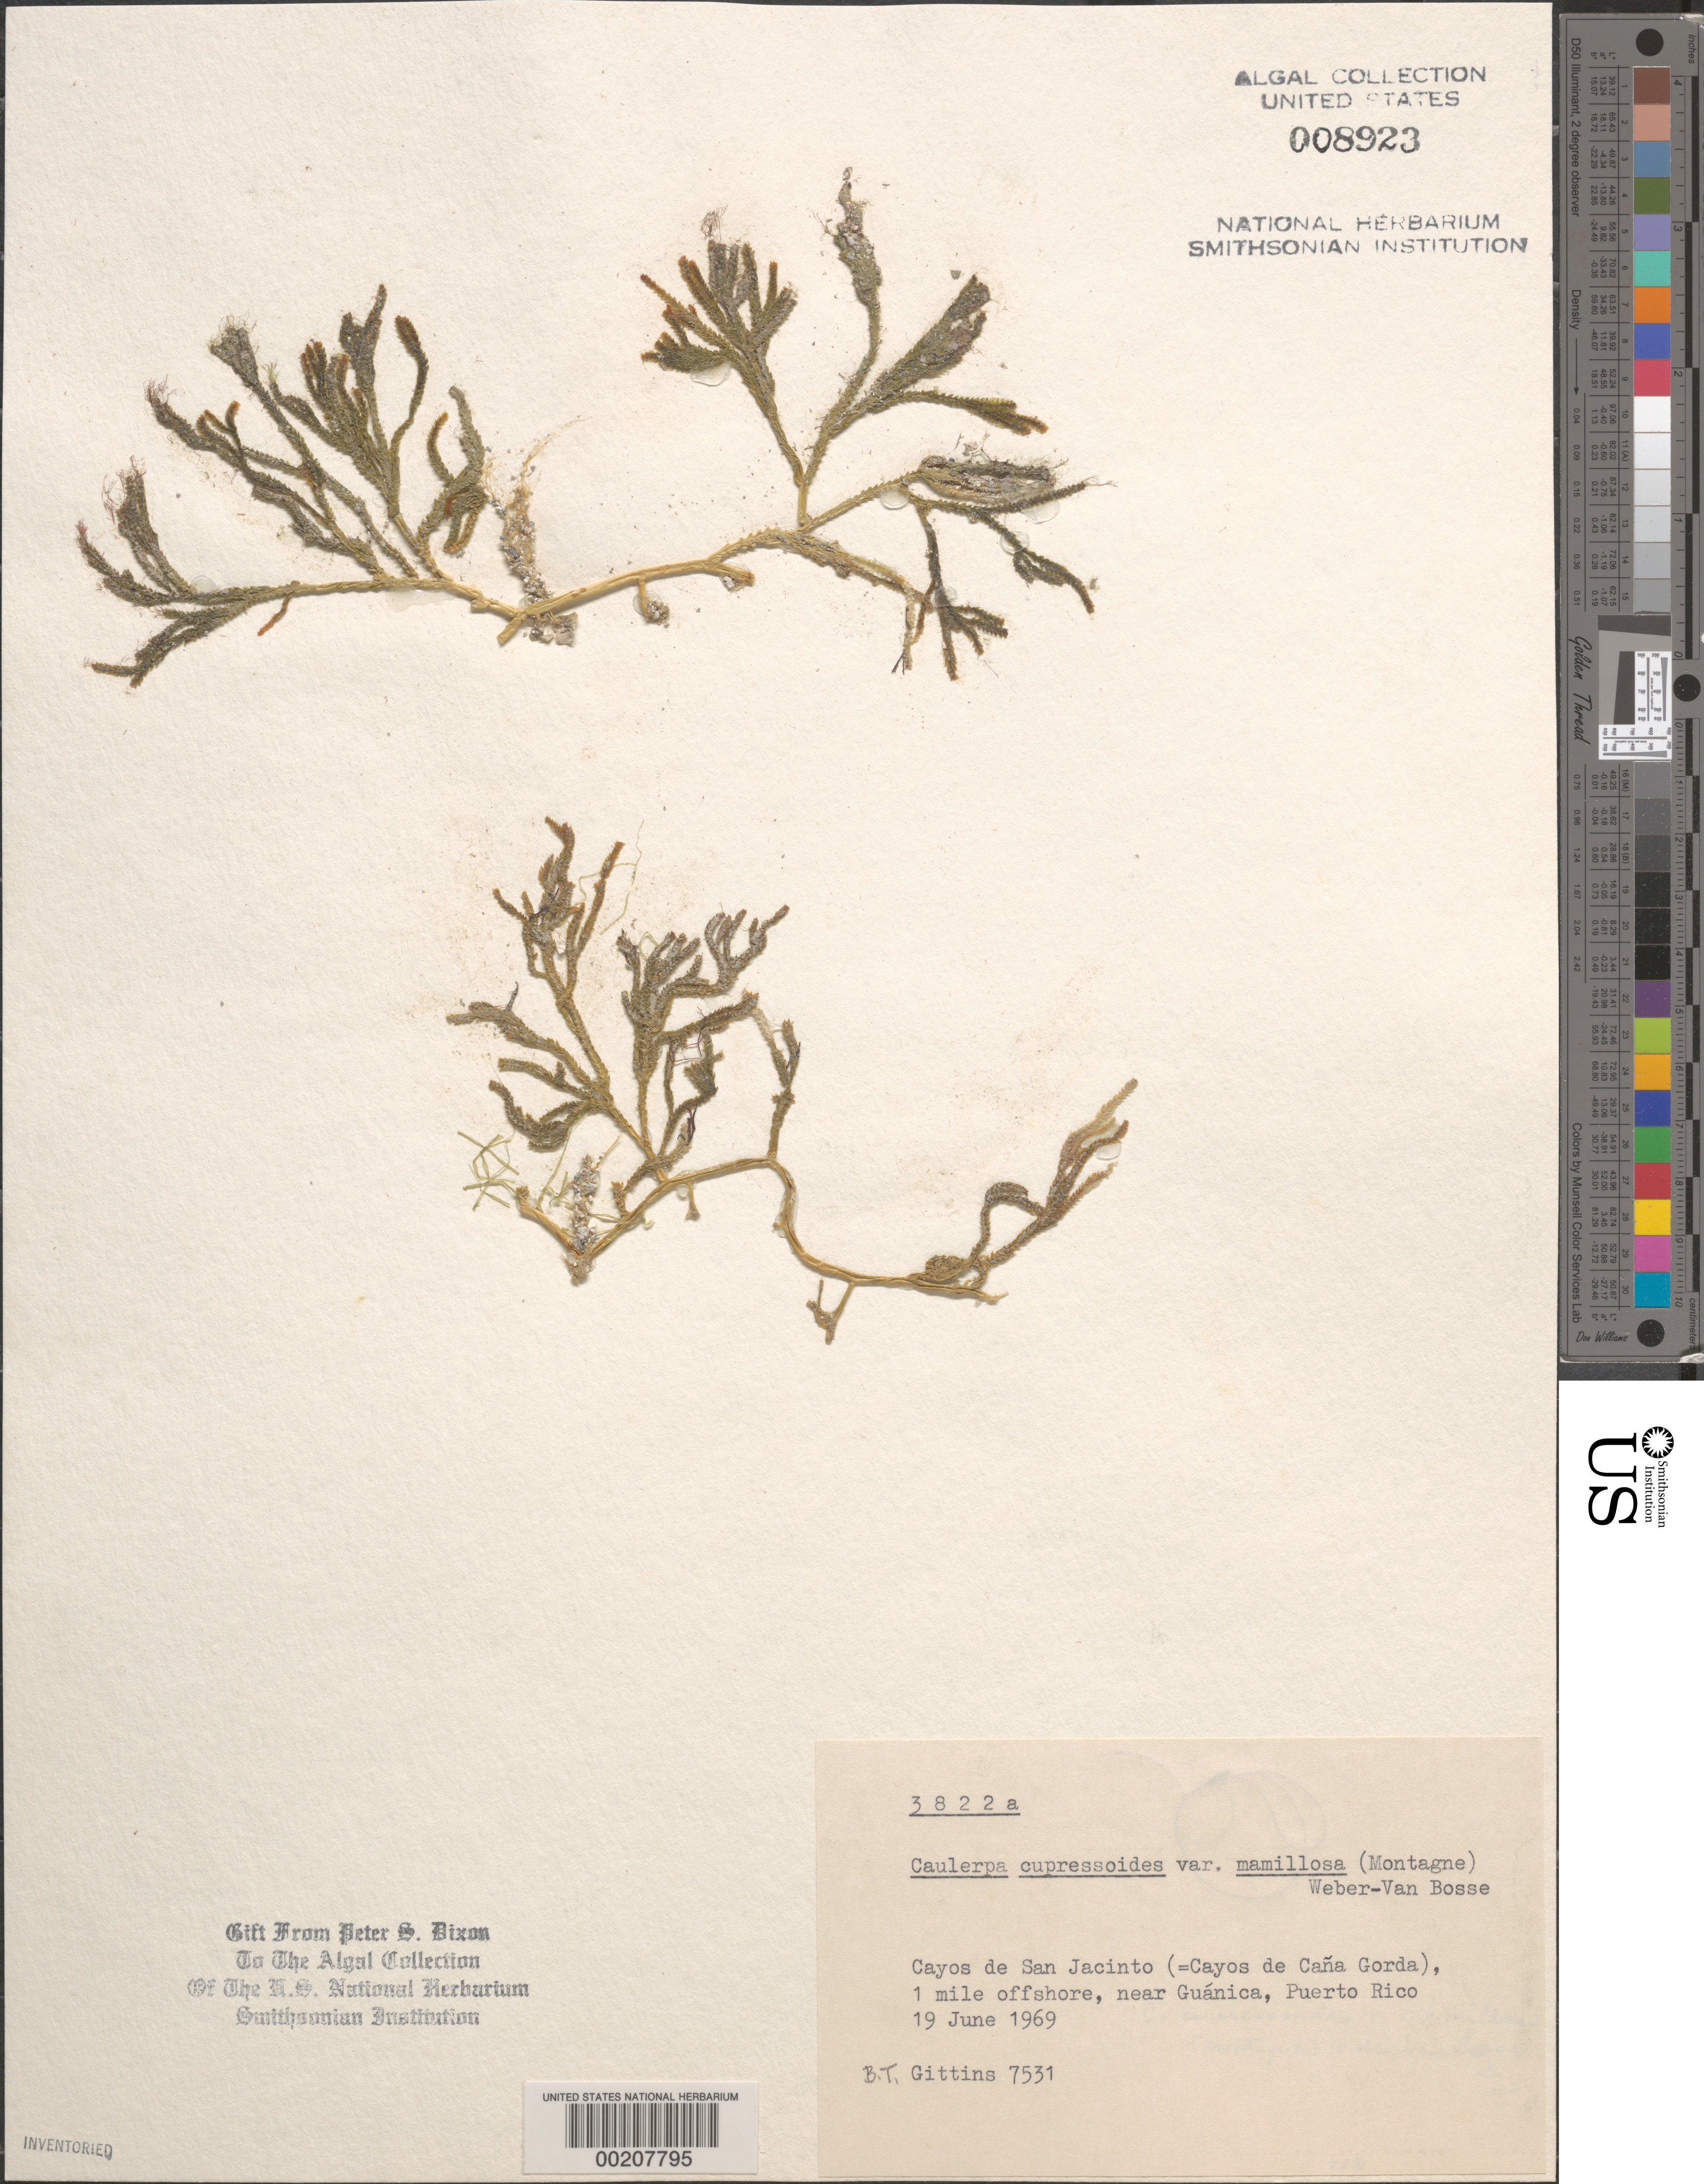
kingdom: Plantae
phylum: Chlorophyta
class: Ulvophyceae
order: Bryopsidales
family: Caulerpaceae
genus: Caulerpa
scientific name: Caulerpa cupressoides var. mamillosa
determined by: Dixon, P. S.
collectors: B. Gittins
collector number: BTG 7531 & PSD 3822A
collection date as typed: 19 Jun 1969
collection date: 1969-06-19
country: Puerto Rico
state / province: Guanica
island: Cayos de San Jacinto (Cayos de Cana Gorda)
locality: Near Guanica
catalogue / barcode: US 8923